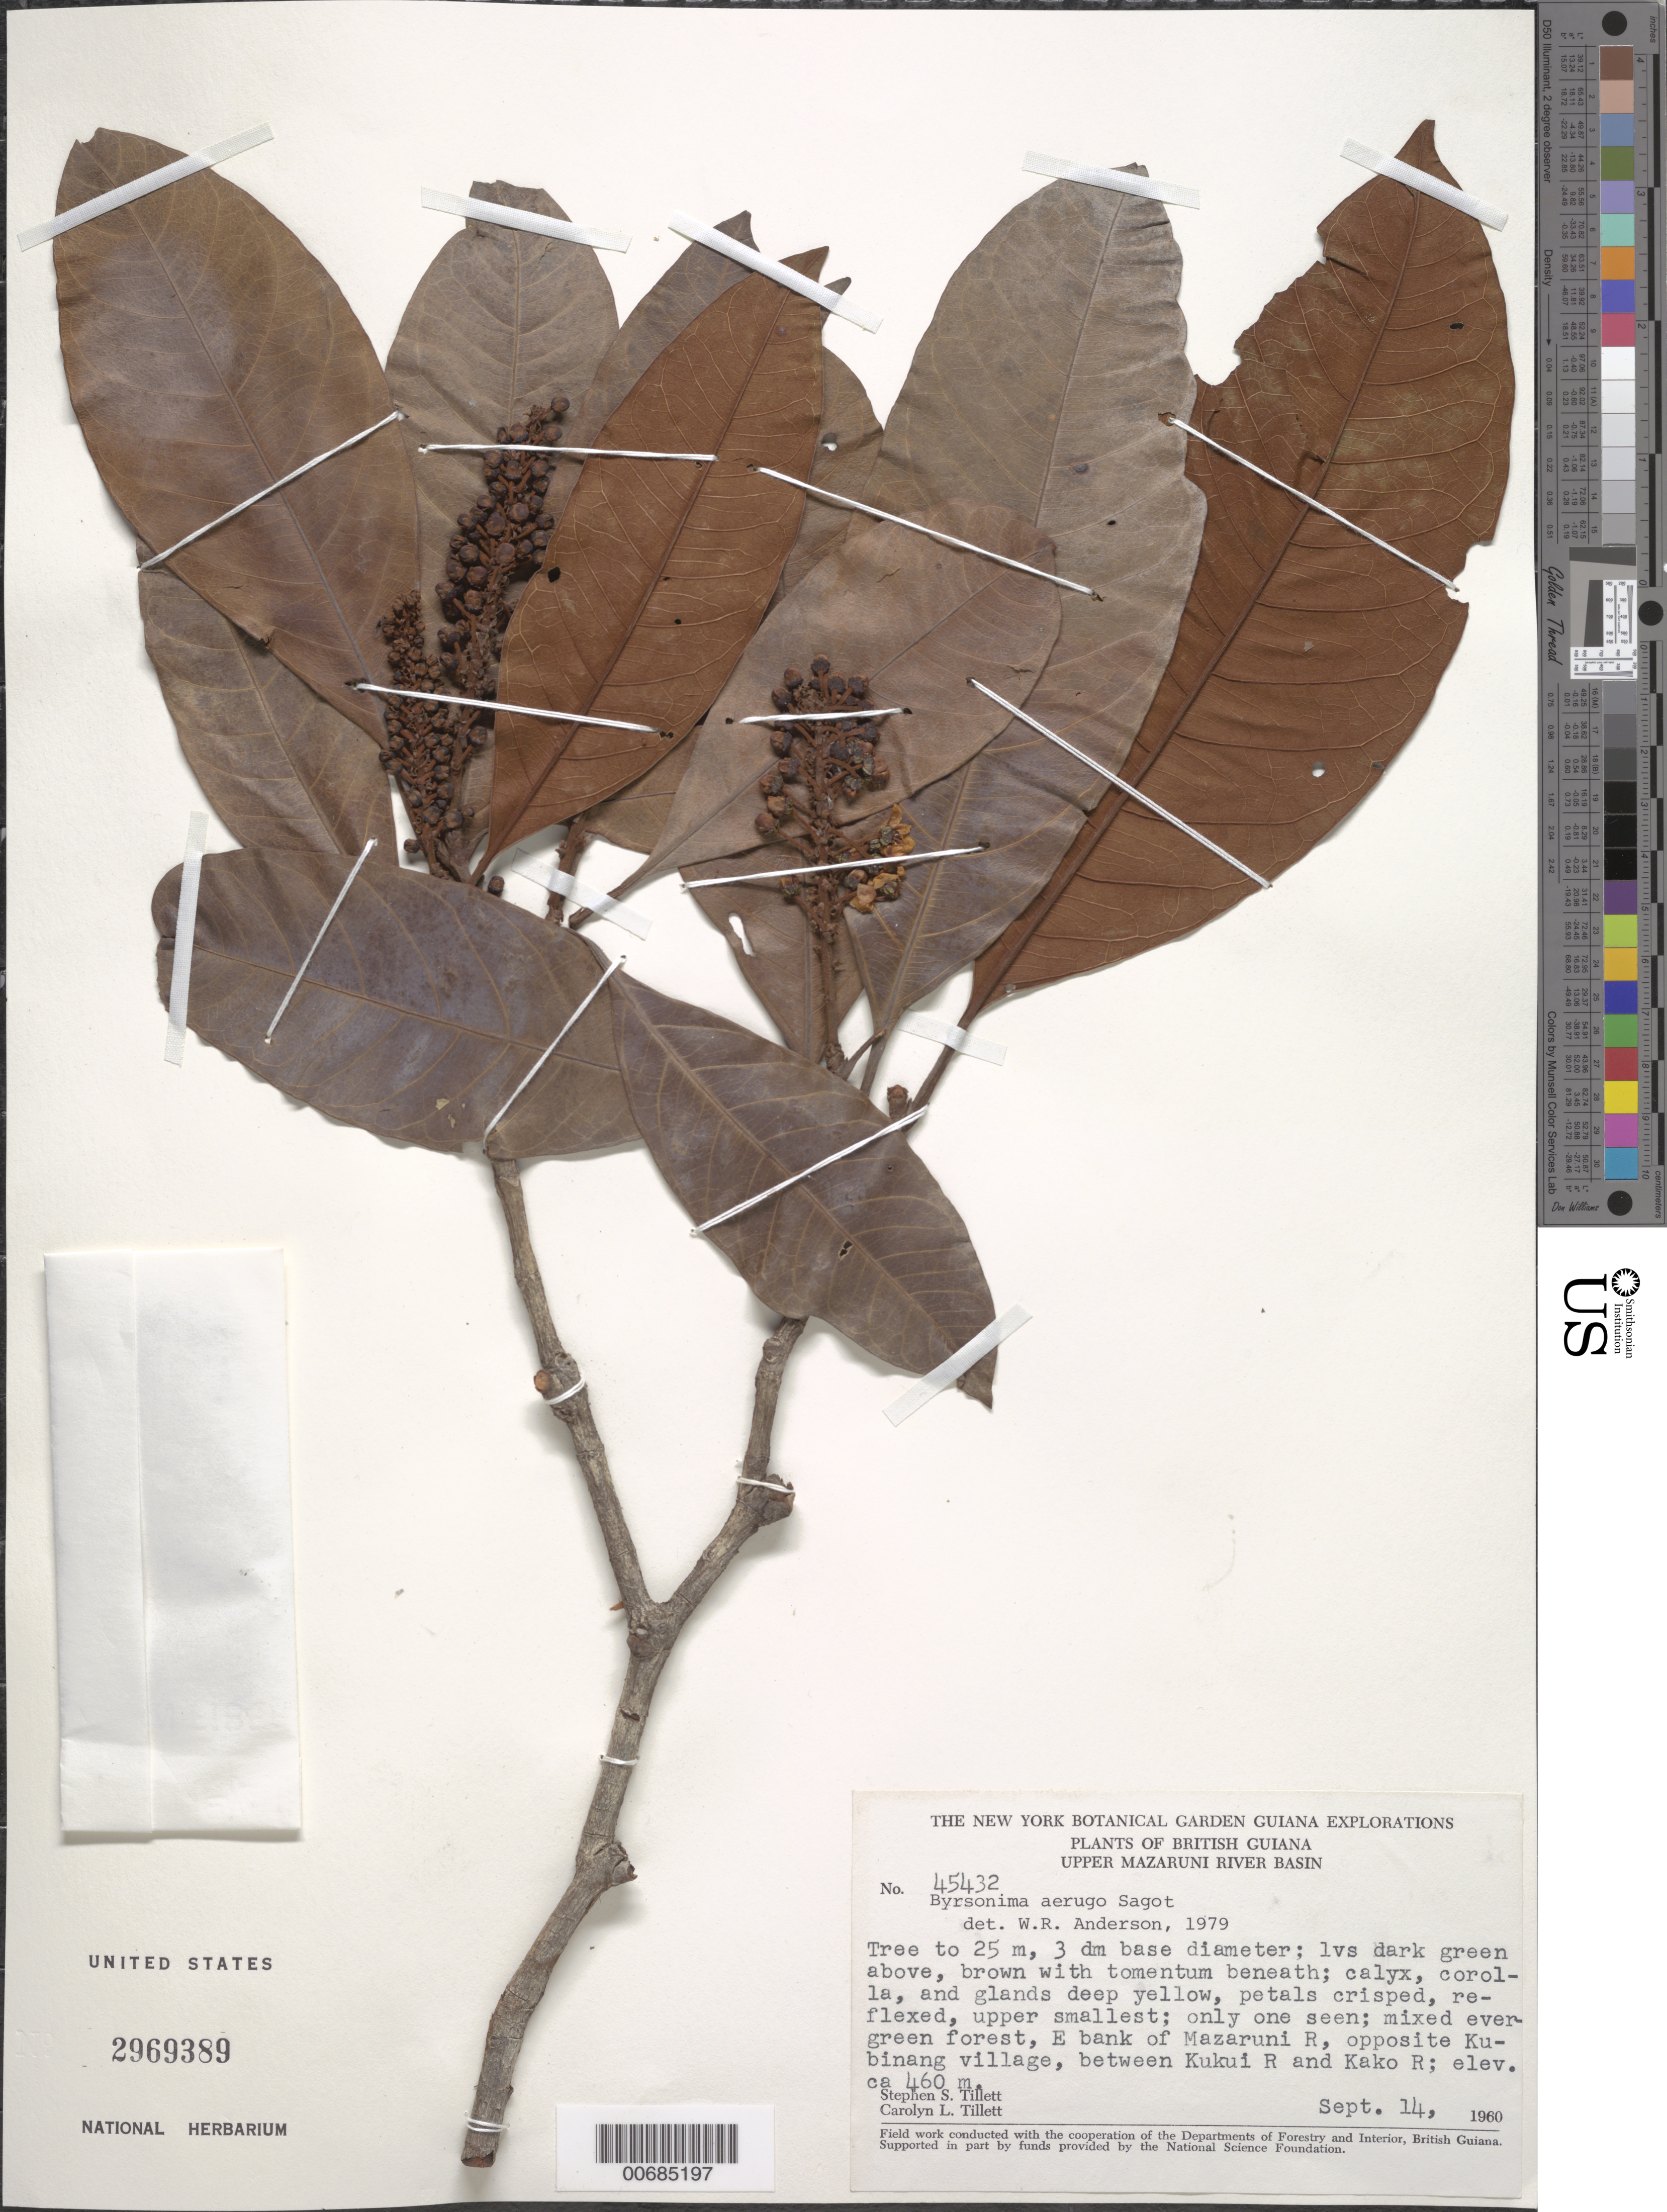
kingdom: Plantae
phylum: Tracheophyta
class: Magnoliopsida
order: Malpighiales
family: Malpighiaceae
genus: Byrsonima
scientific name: Byrsonima aerugo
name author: Sagot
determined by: Anderson, W. R., (MICH), University of Michigan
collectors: S. S. Tillett, C. L. Tillett & R. Boyan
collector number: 45432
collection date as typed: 14-Sep-60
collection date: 1960-09-14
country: Guyana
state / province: Cuyuni-Mazaruni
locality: Kubiang Village, Mazaruni R., betw. Kukui R. & Kako R.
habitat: Mixed evergreen forest along river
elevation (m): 460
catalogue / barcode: US 2969389